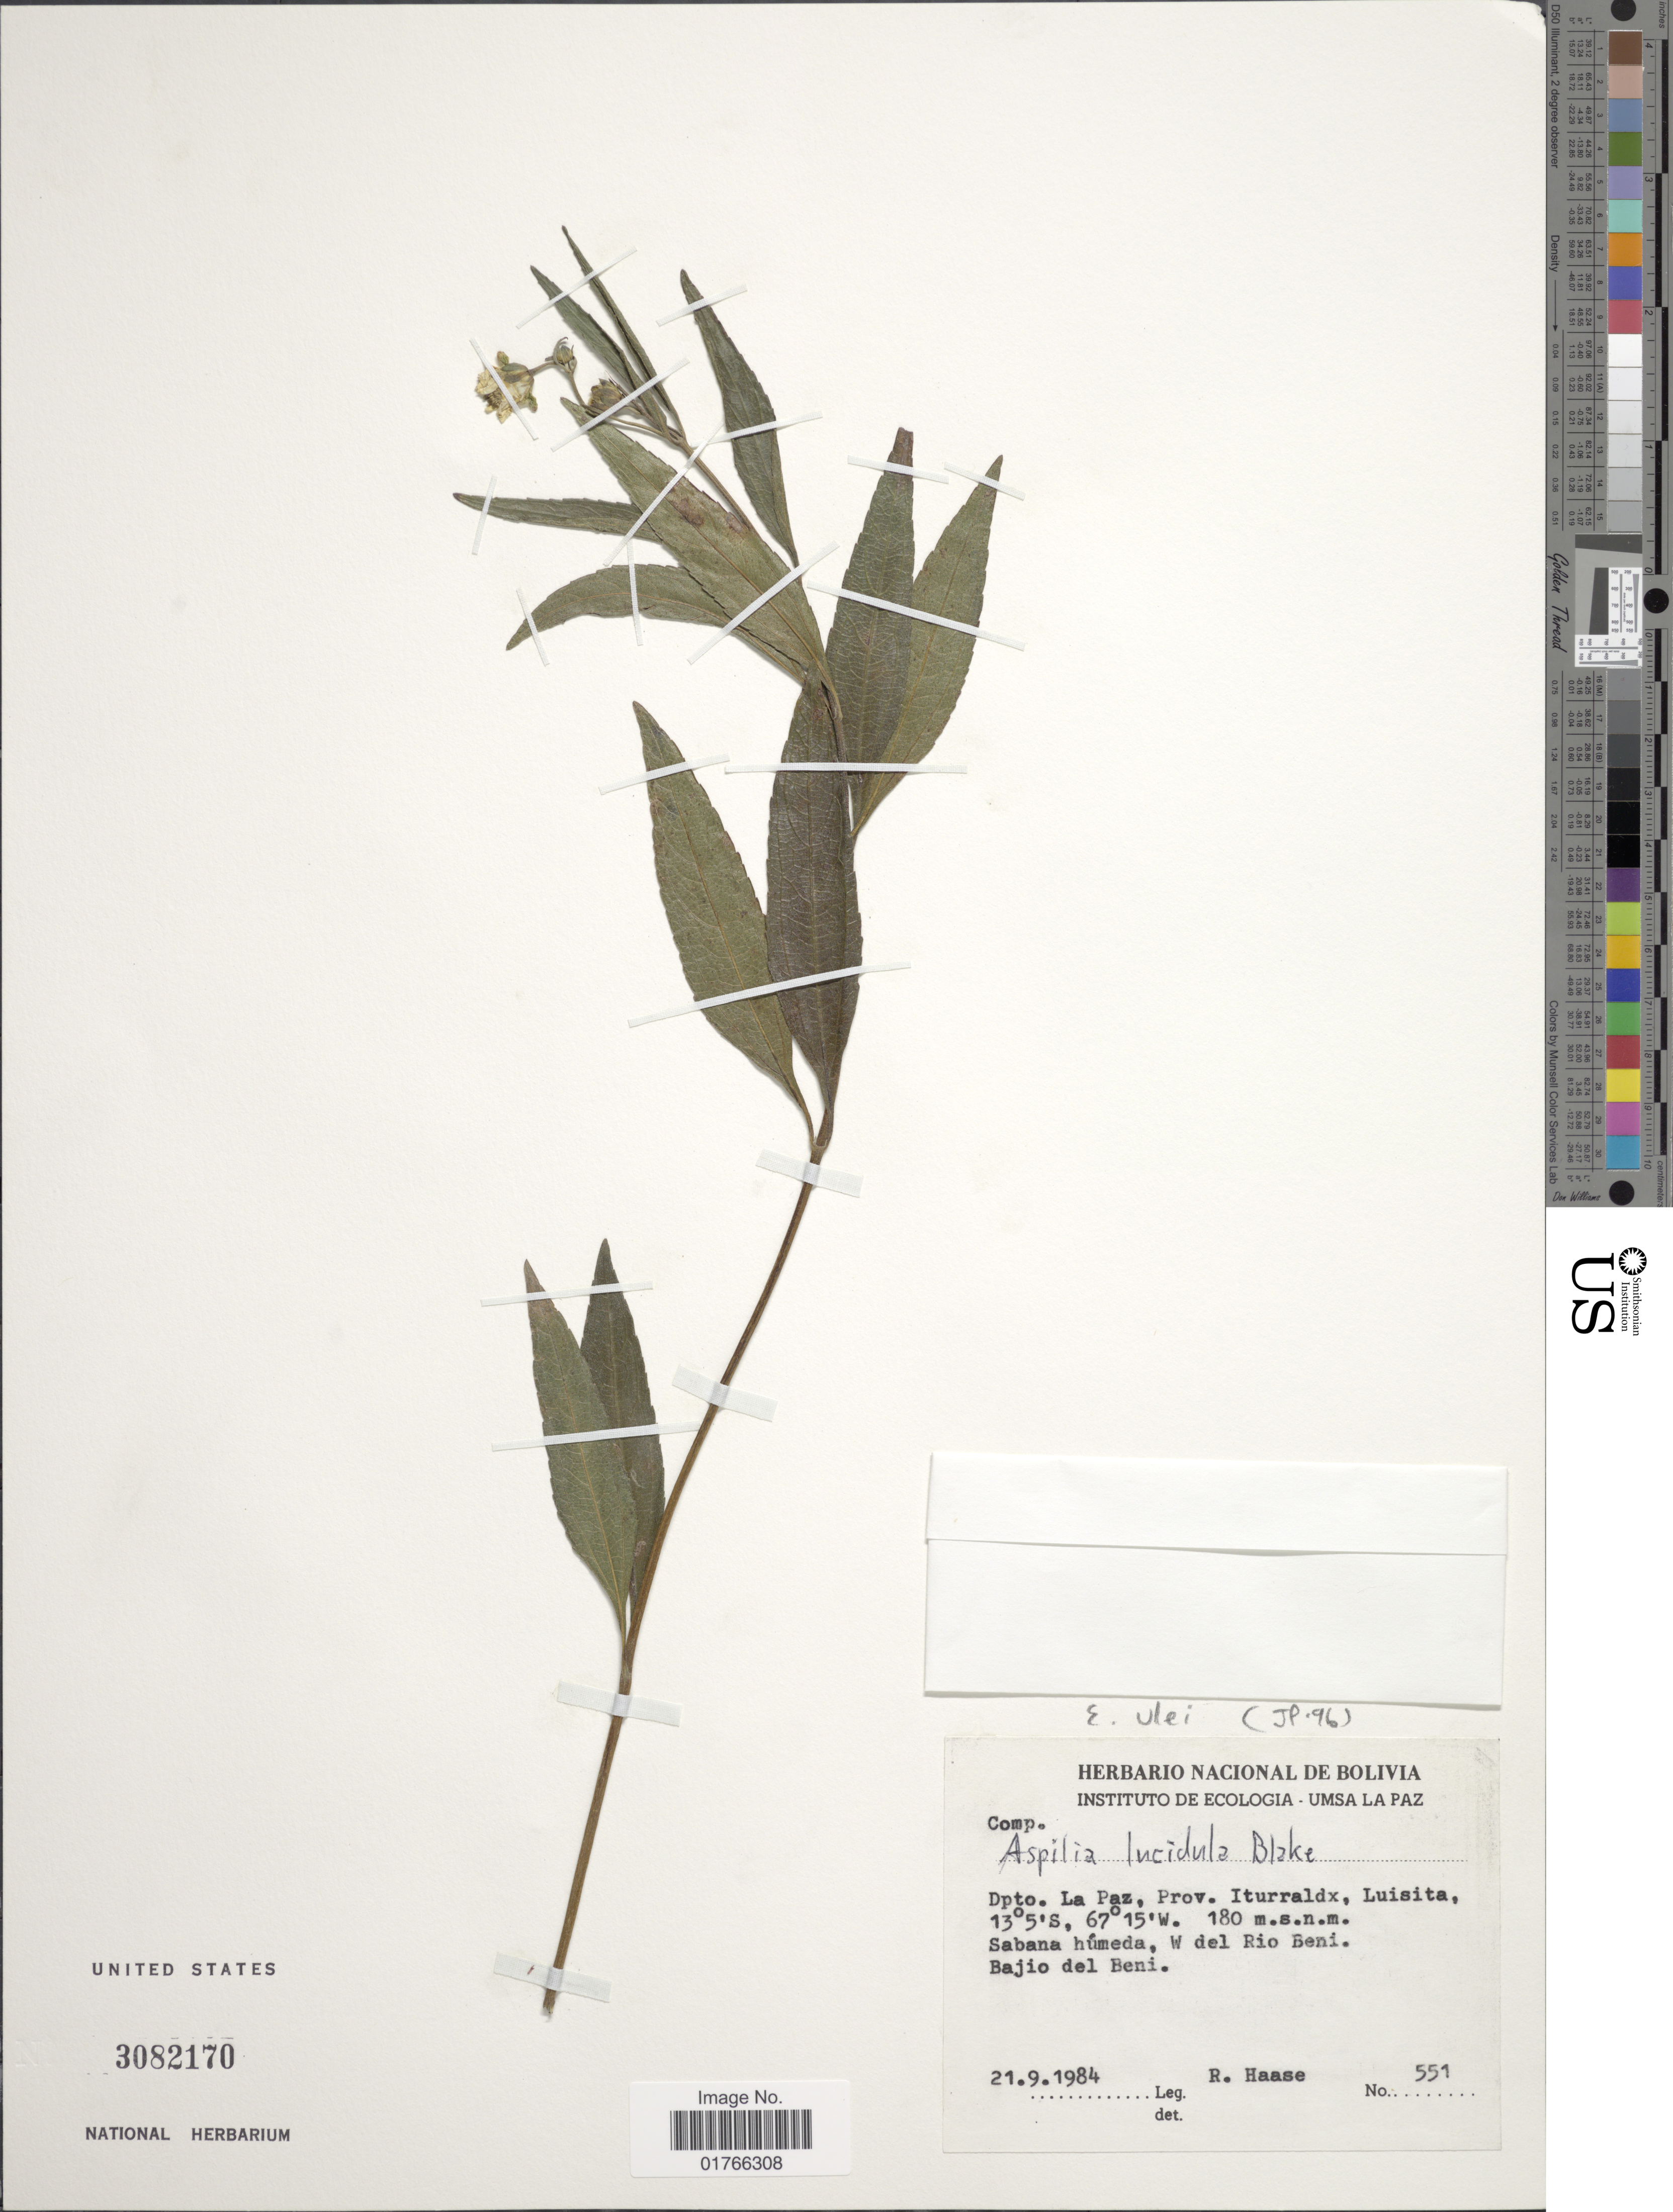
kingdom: Plantae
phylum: Tracheophyta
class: Magnoliopsida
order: Asterales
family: Asteraceae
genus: Elaphandra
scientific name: Elaphandra ulei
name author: (Hieron.) H. Rob.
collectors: R. Haase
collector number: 551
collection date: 1984-09-21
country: Bolivia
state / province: La Paz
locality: Prov. Iturraldx, Luisita, W del Rio Beni, Bajio del Beni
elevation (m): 180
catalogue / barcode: US 3082170